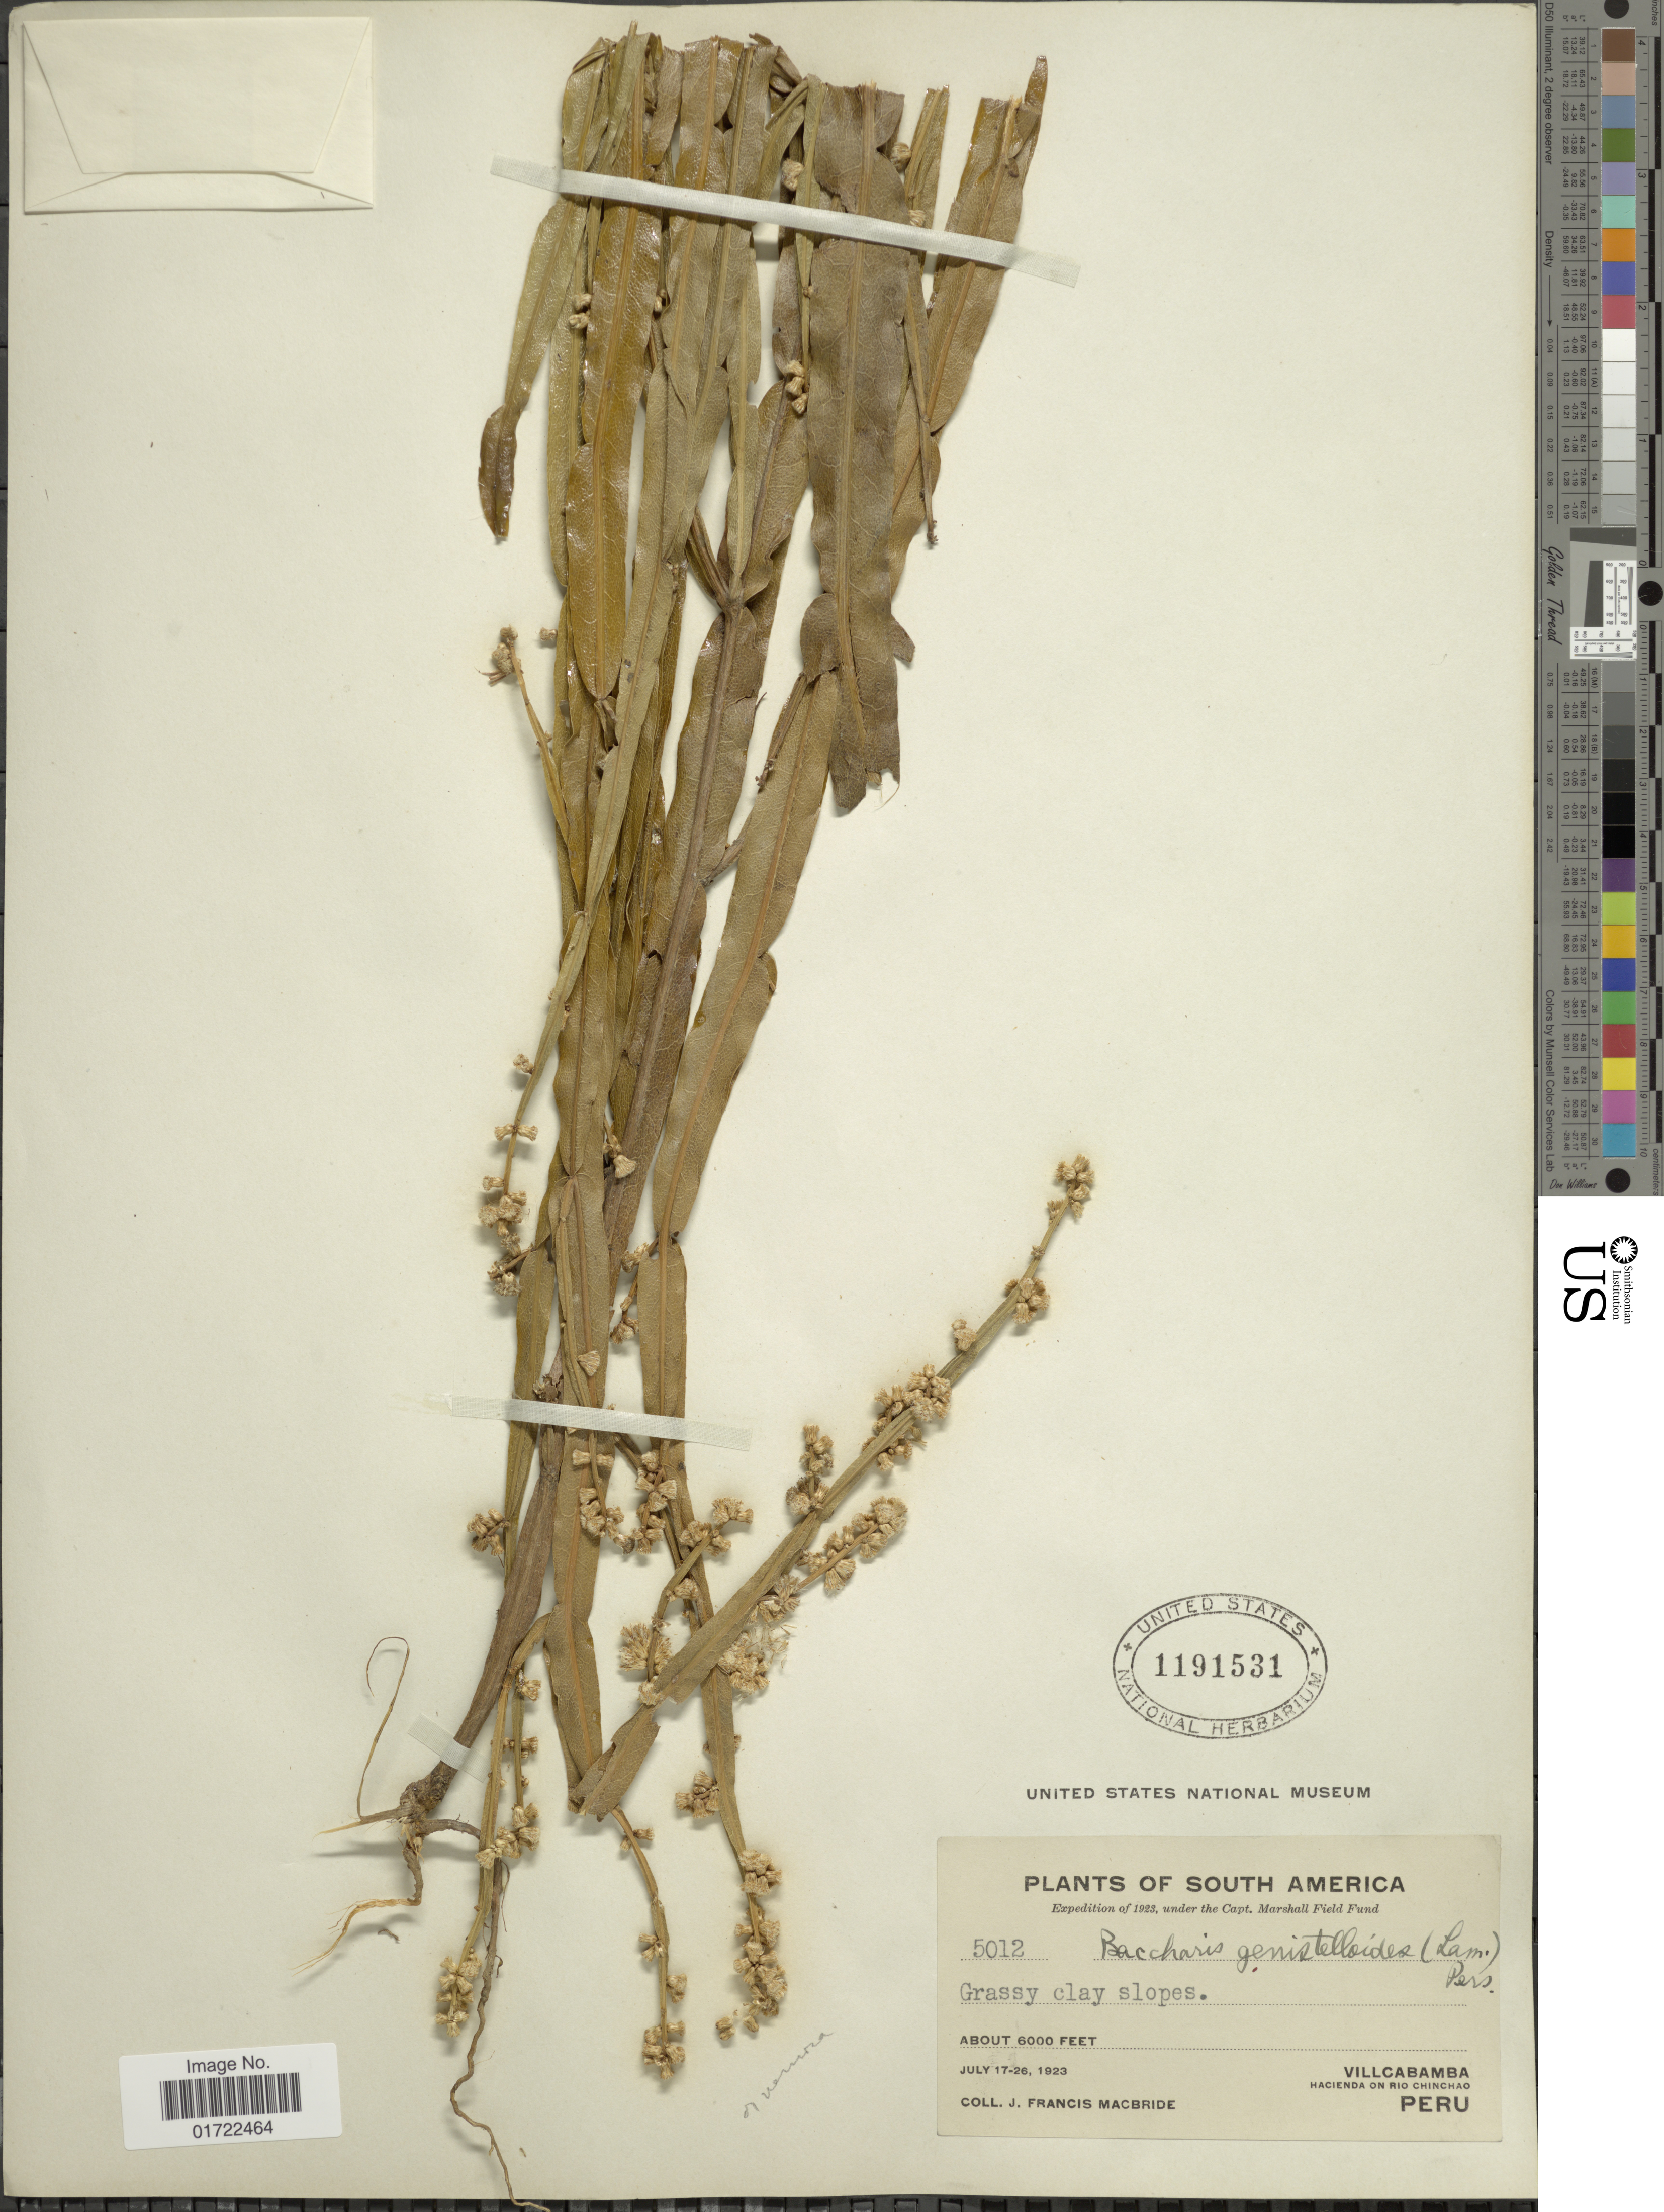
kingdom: Plantae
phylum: Tracheophyta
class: Magnoliopsida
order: Asterales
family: Asteraceae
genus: Baccharis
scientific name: Baccharis genistelloides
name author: (Lam.) Pers.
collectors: J. F. Macbride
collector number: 5012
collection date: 1923-07-17/1923-07-26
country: Peru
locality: Villcabamba, Hacienda on Rio Chinchao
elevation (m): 1829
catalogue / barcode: US 1191531